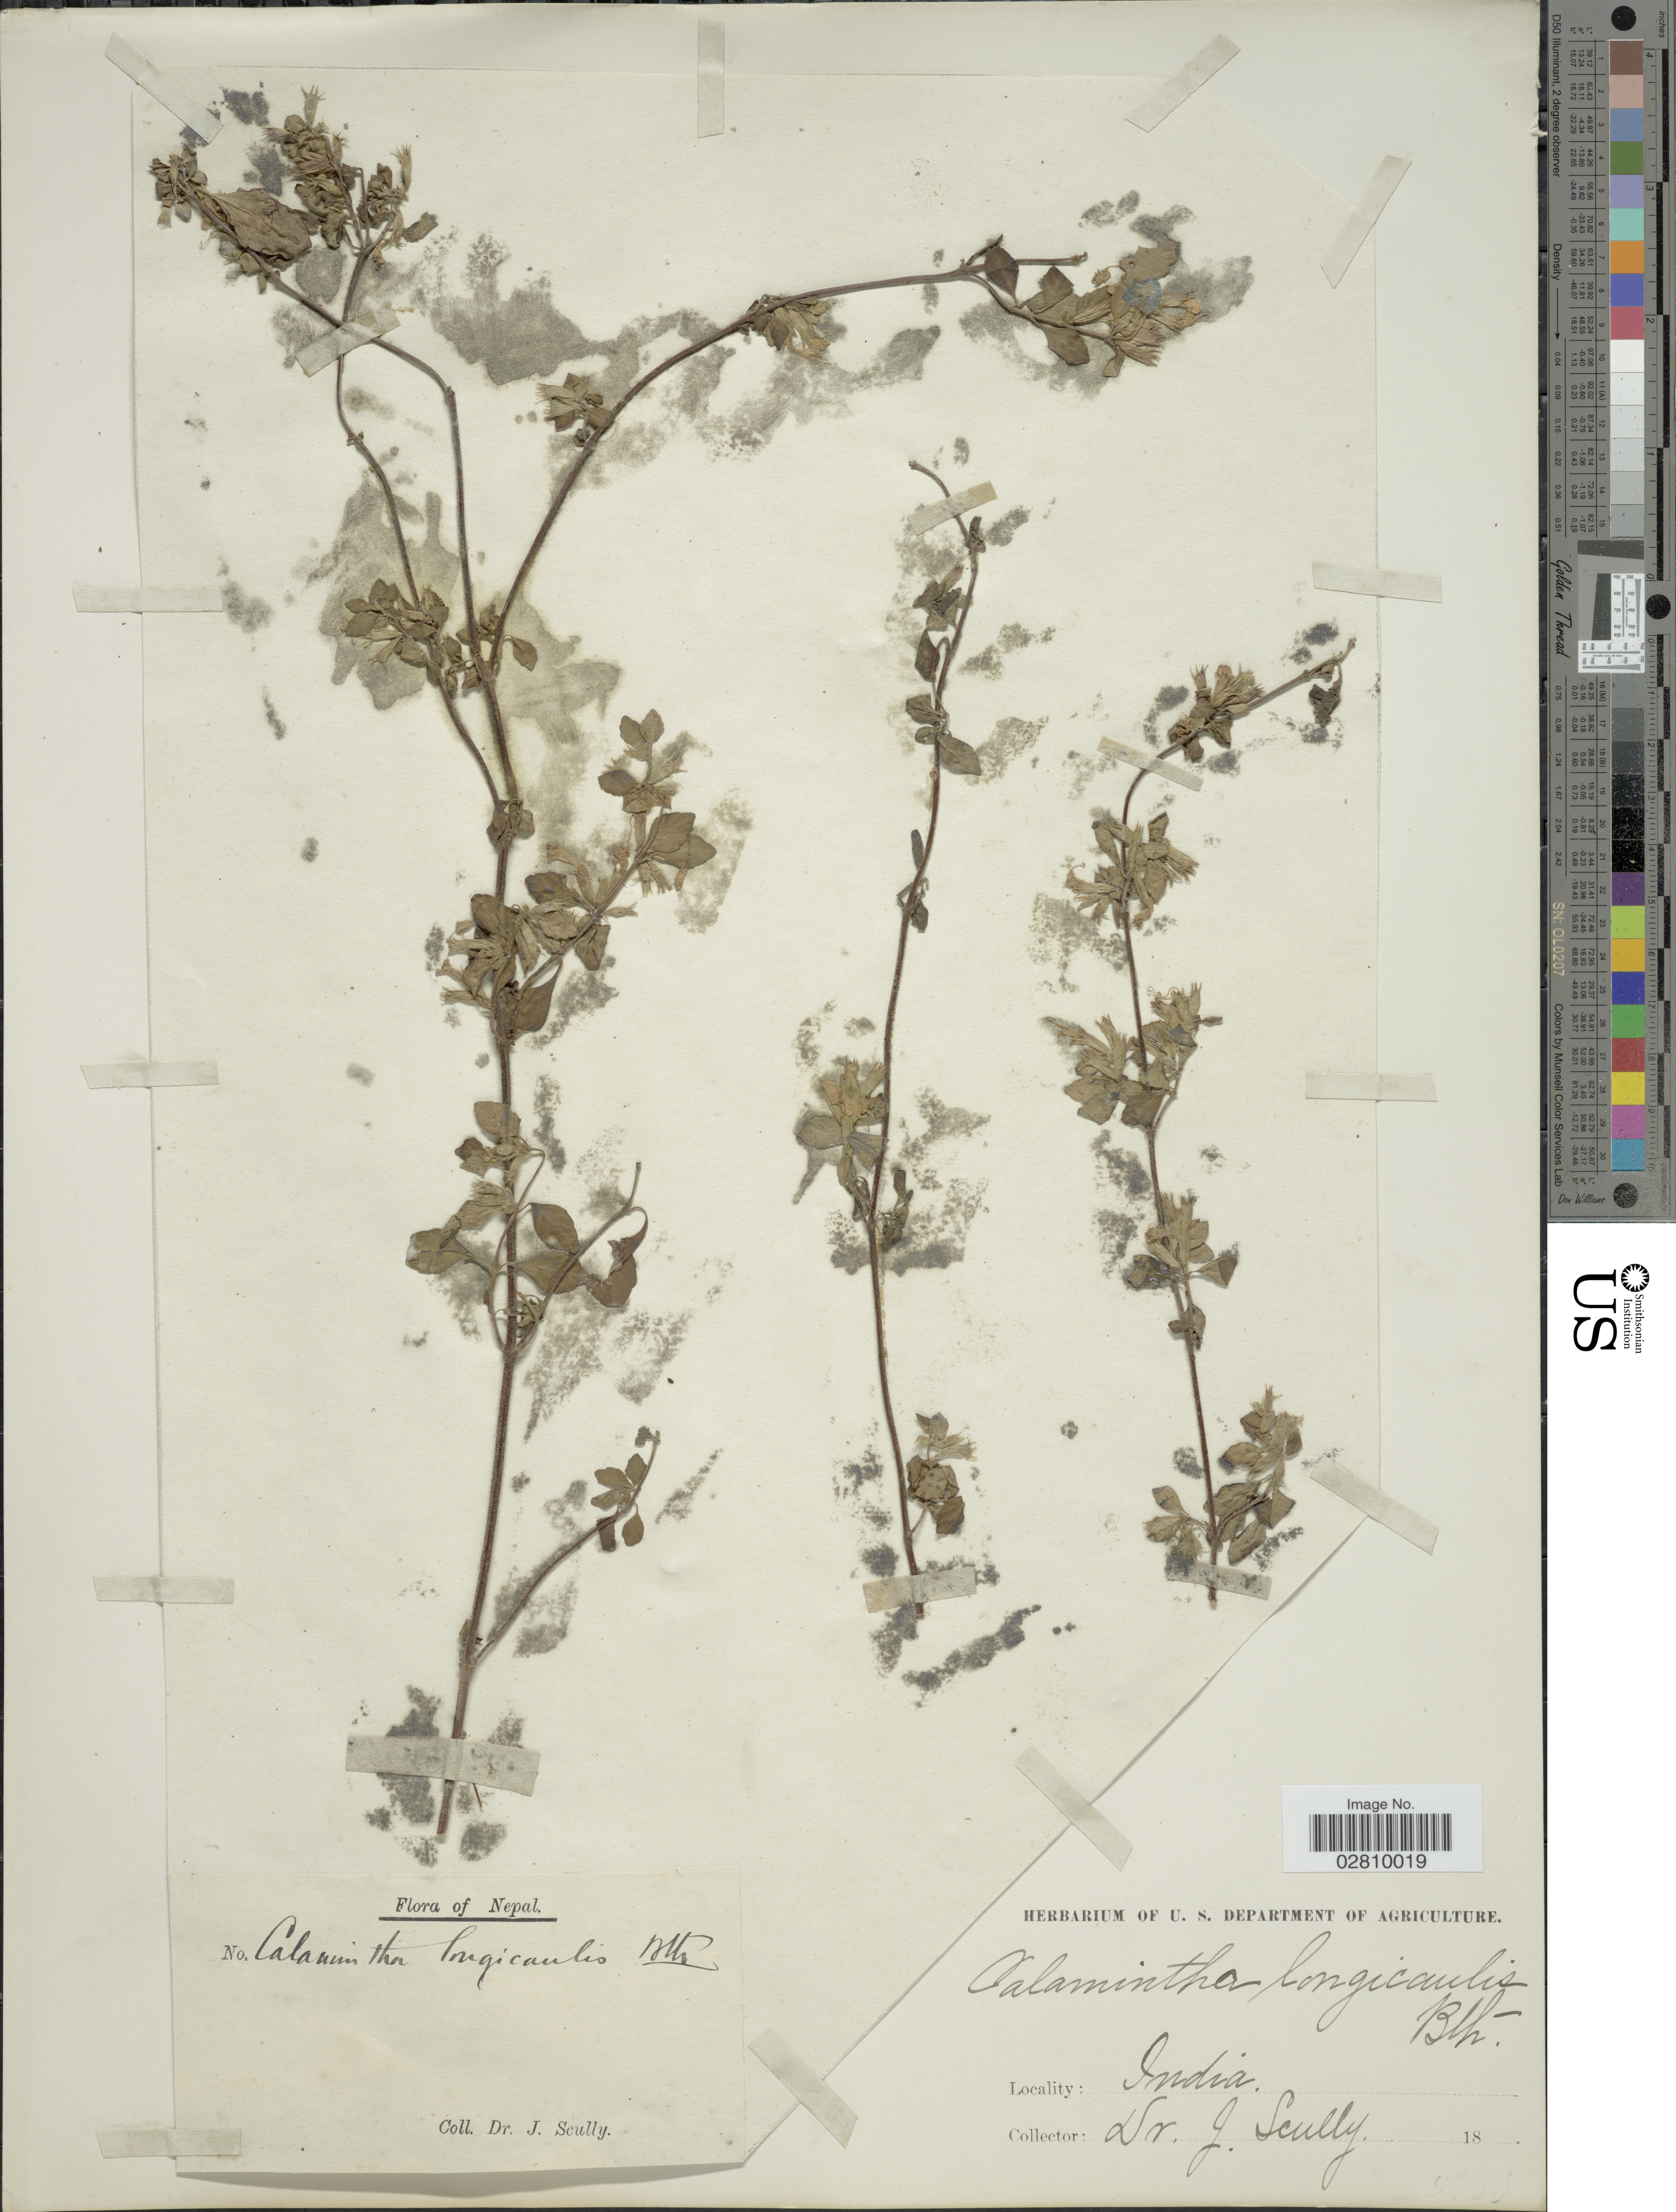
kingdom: Plantae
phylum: Tracheophyta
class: Magnoliopsida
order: Lamiales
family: Lamiaceae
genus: Calamintha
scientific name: Calamintha longicaulis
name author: (Wall ex Benth.) Benth.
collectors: J. Scully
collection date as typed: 18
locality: Nepal, India.